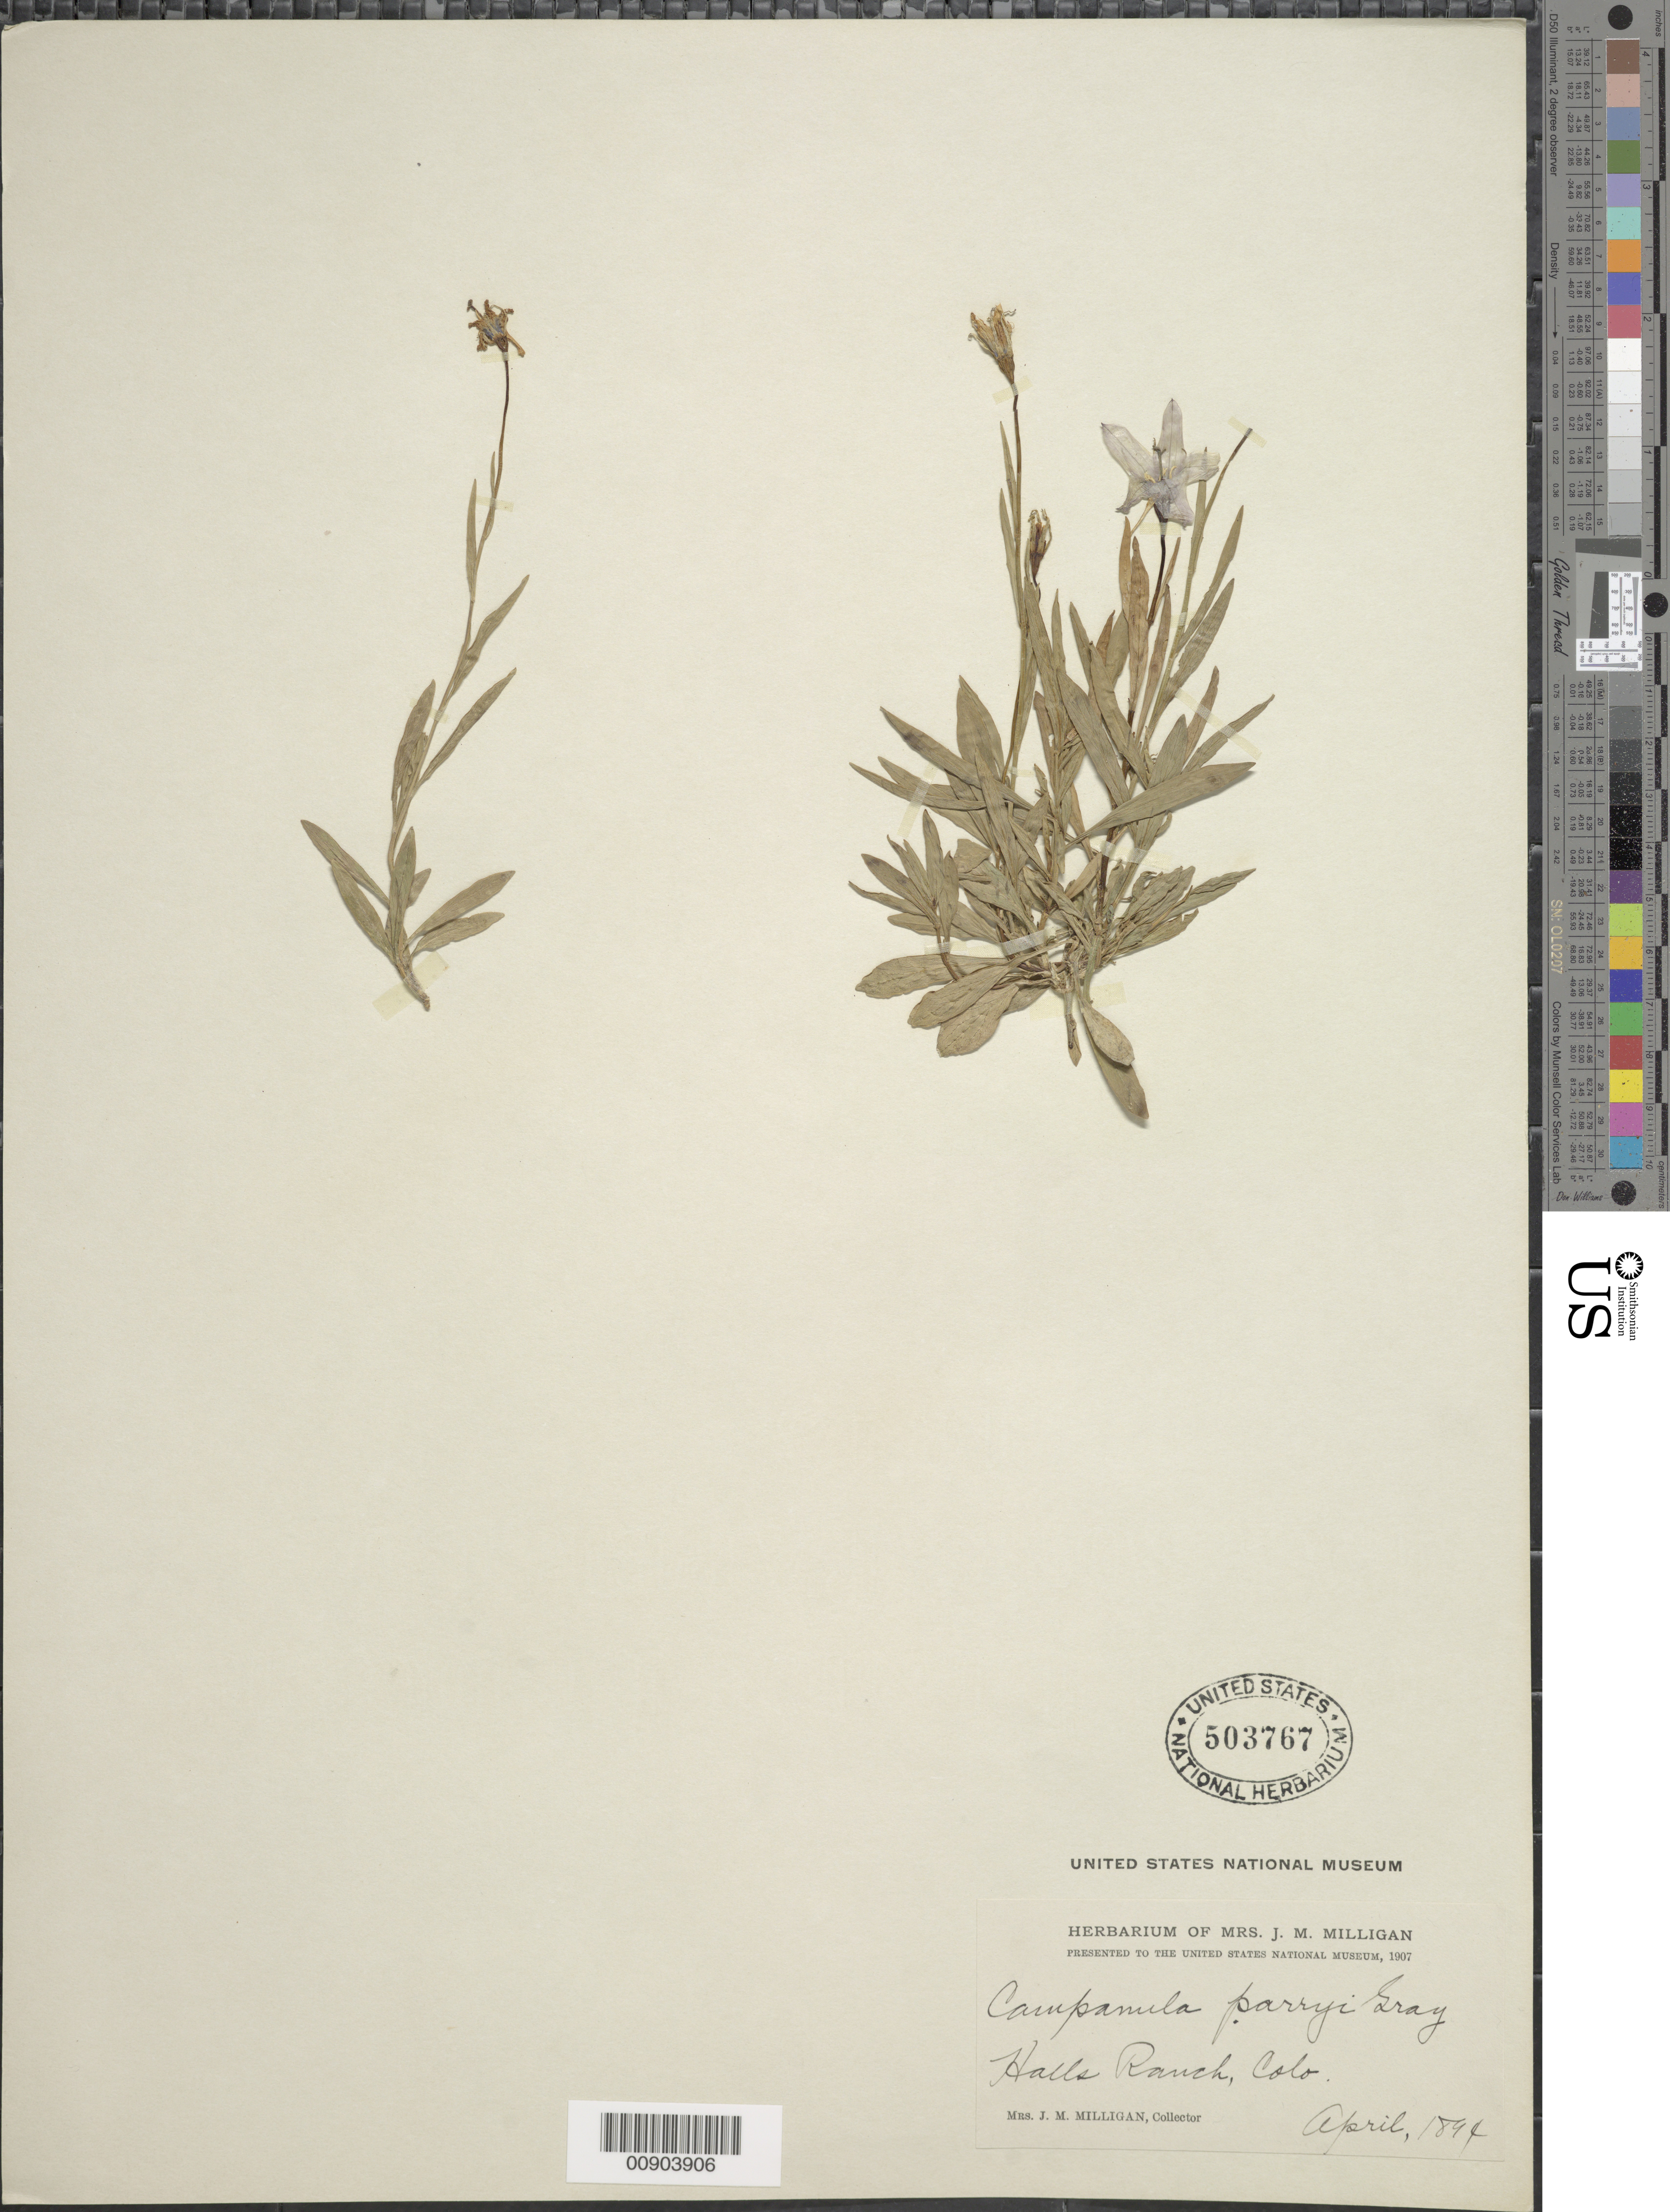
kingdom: Plantae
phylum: Tracheophyta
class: Magnoliopsida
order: Asterales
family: Campanulaceae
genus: Campanula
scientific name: Campanula planiflora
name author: Engelm.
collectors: J. M. Milligan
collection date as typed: April 1894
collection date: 1894-04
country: United States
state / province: Colorado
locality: Halls Ranch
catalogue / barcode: US 503767